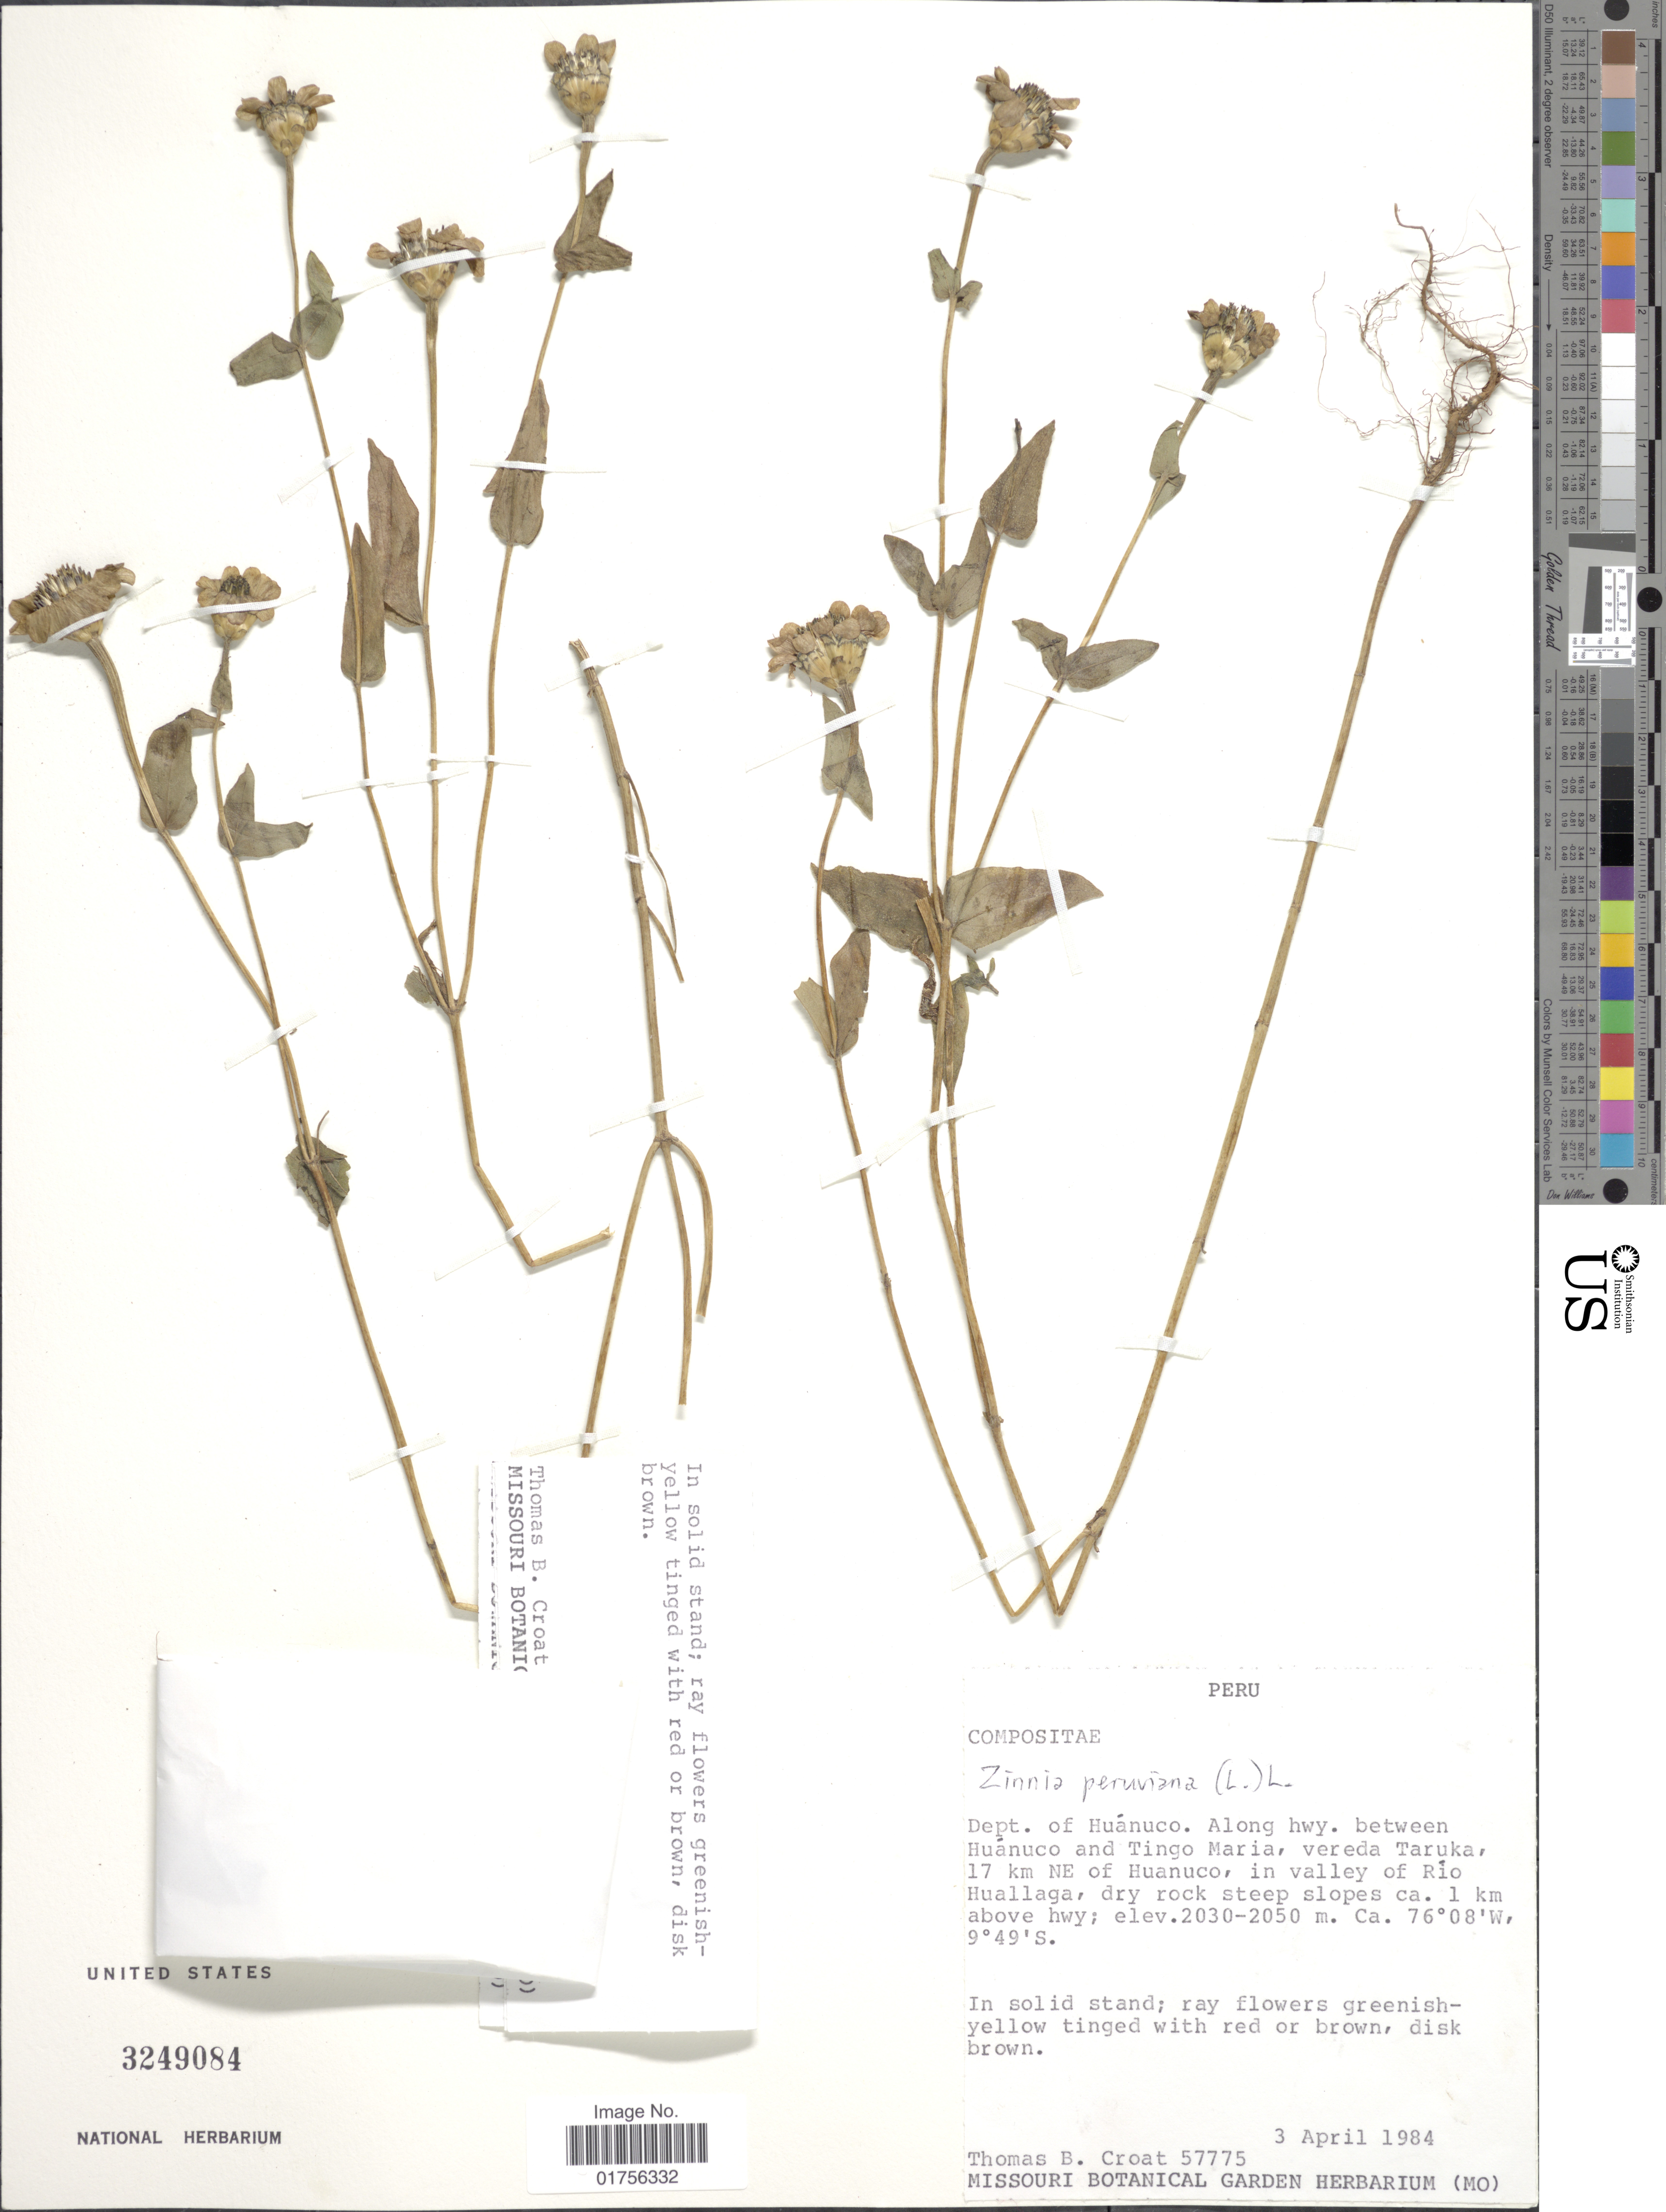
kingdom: Plantae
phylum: Tracheophyta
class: Magnoliopsida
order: Asterales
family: Asteraceae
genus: Zinnia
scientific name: Zinnia peruviana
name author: (L.) L.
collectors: T. B. Croat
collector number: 57775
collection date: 1984-04-03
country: Peru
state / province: Huánuco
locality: Dept. of Huanuco, Along Hwy. between Huanuco and Tingo Maria, vereda Taruka, 17 km NE of Huanuco, in valley of Rio Huallaga, dry rocky steep slopes 1 km above hwy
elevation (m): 2030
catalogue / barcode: US 3249084